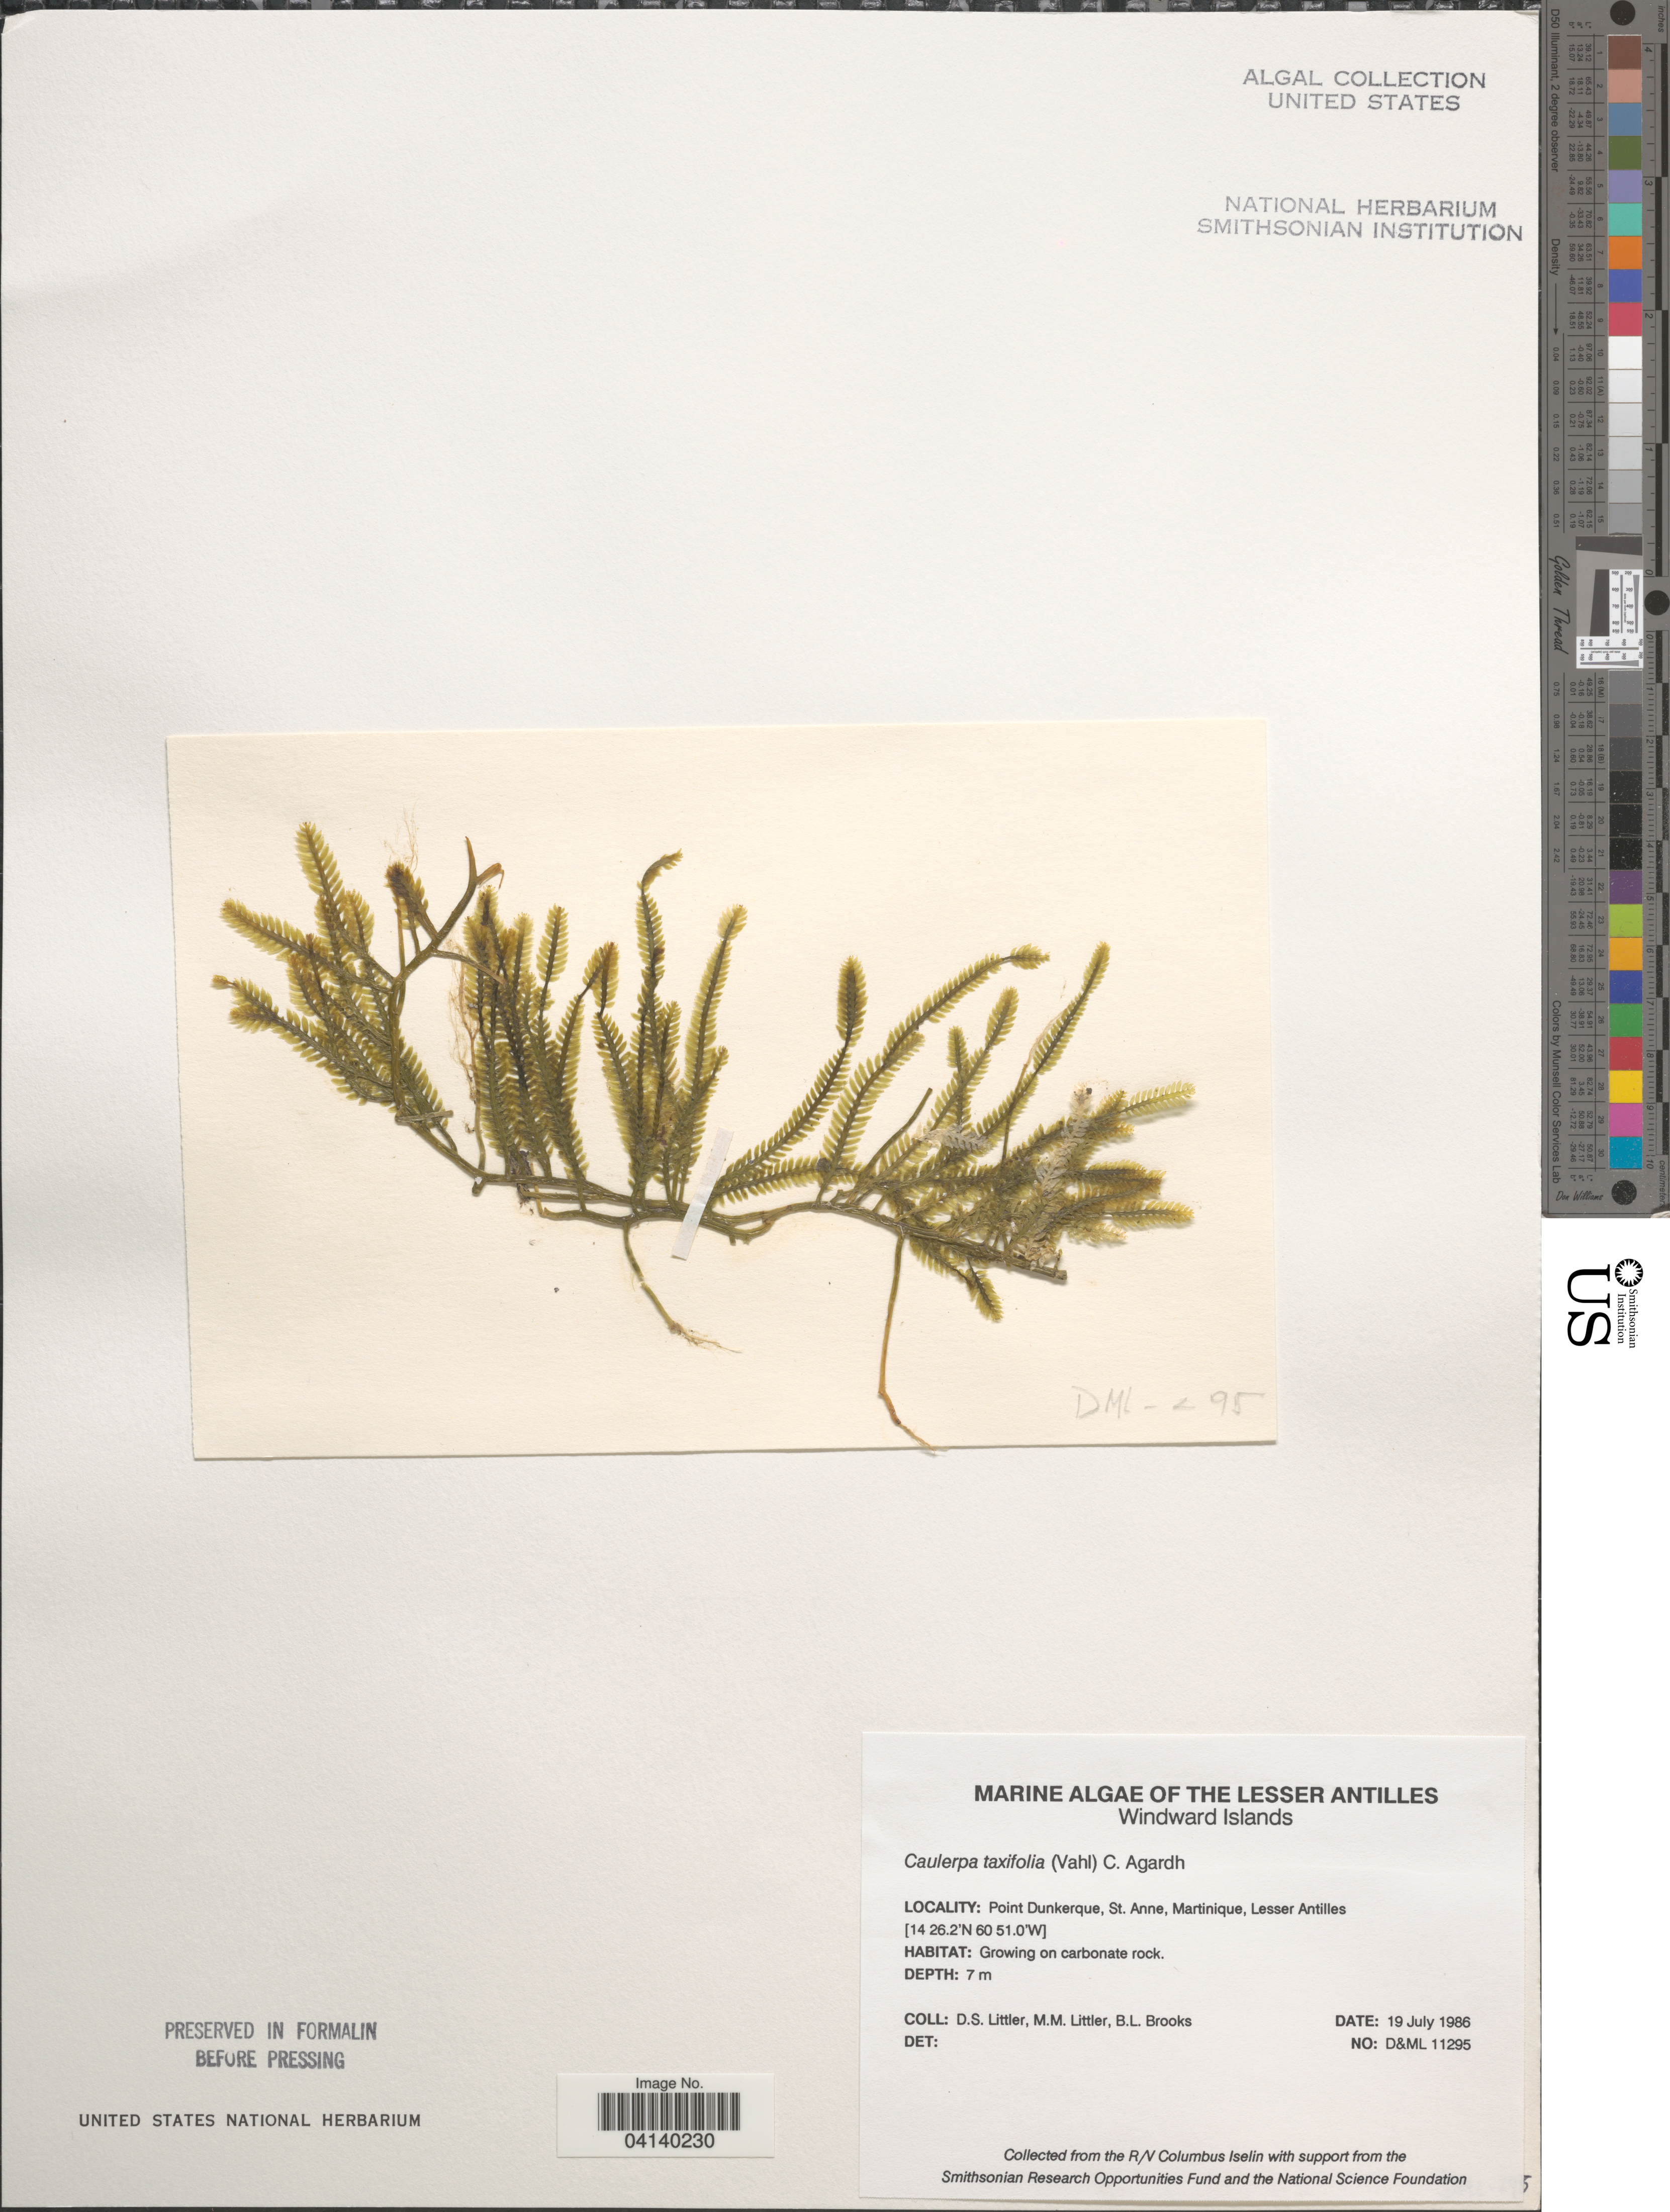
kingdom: Plantae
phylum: Chlorophyta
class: Ulvophyceae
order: Bryopsidales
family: Caulerpaceae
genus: Caulerpa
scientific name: Caulerpa taxifolia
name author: (M. Vahl) C. Agardh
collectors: D. S. Littler & B. Brooks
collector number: D&ML11259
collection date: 1986-07-19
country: Martinique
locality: Windward Islands. Point Dunkerque, St. Anne, Lesser Antilles.